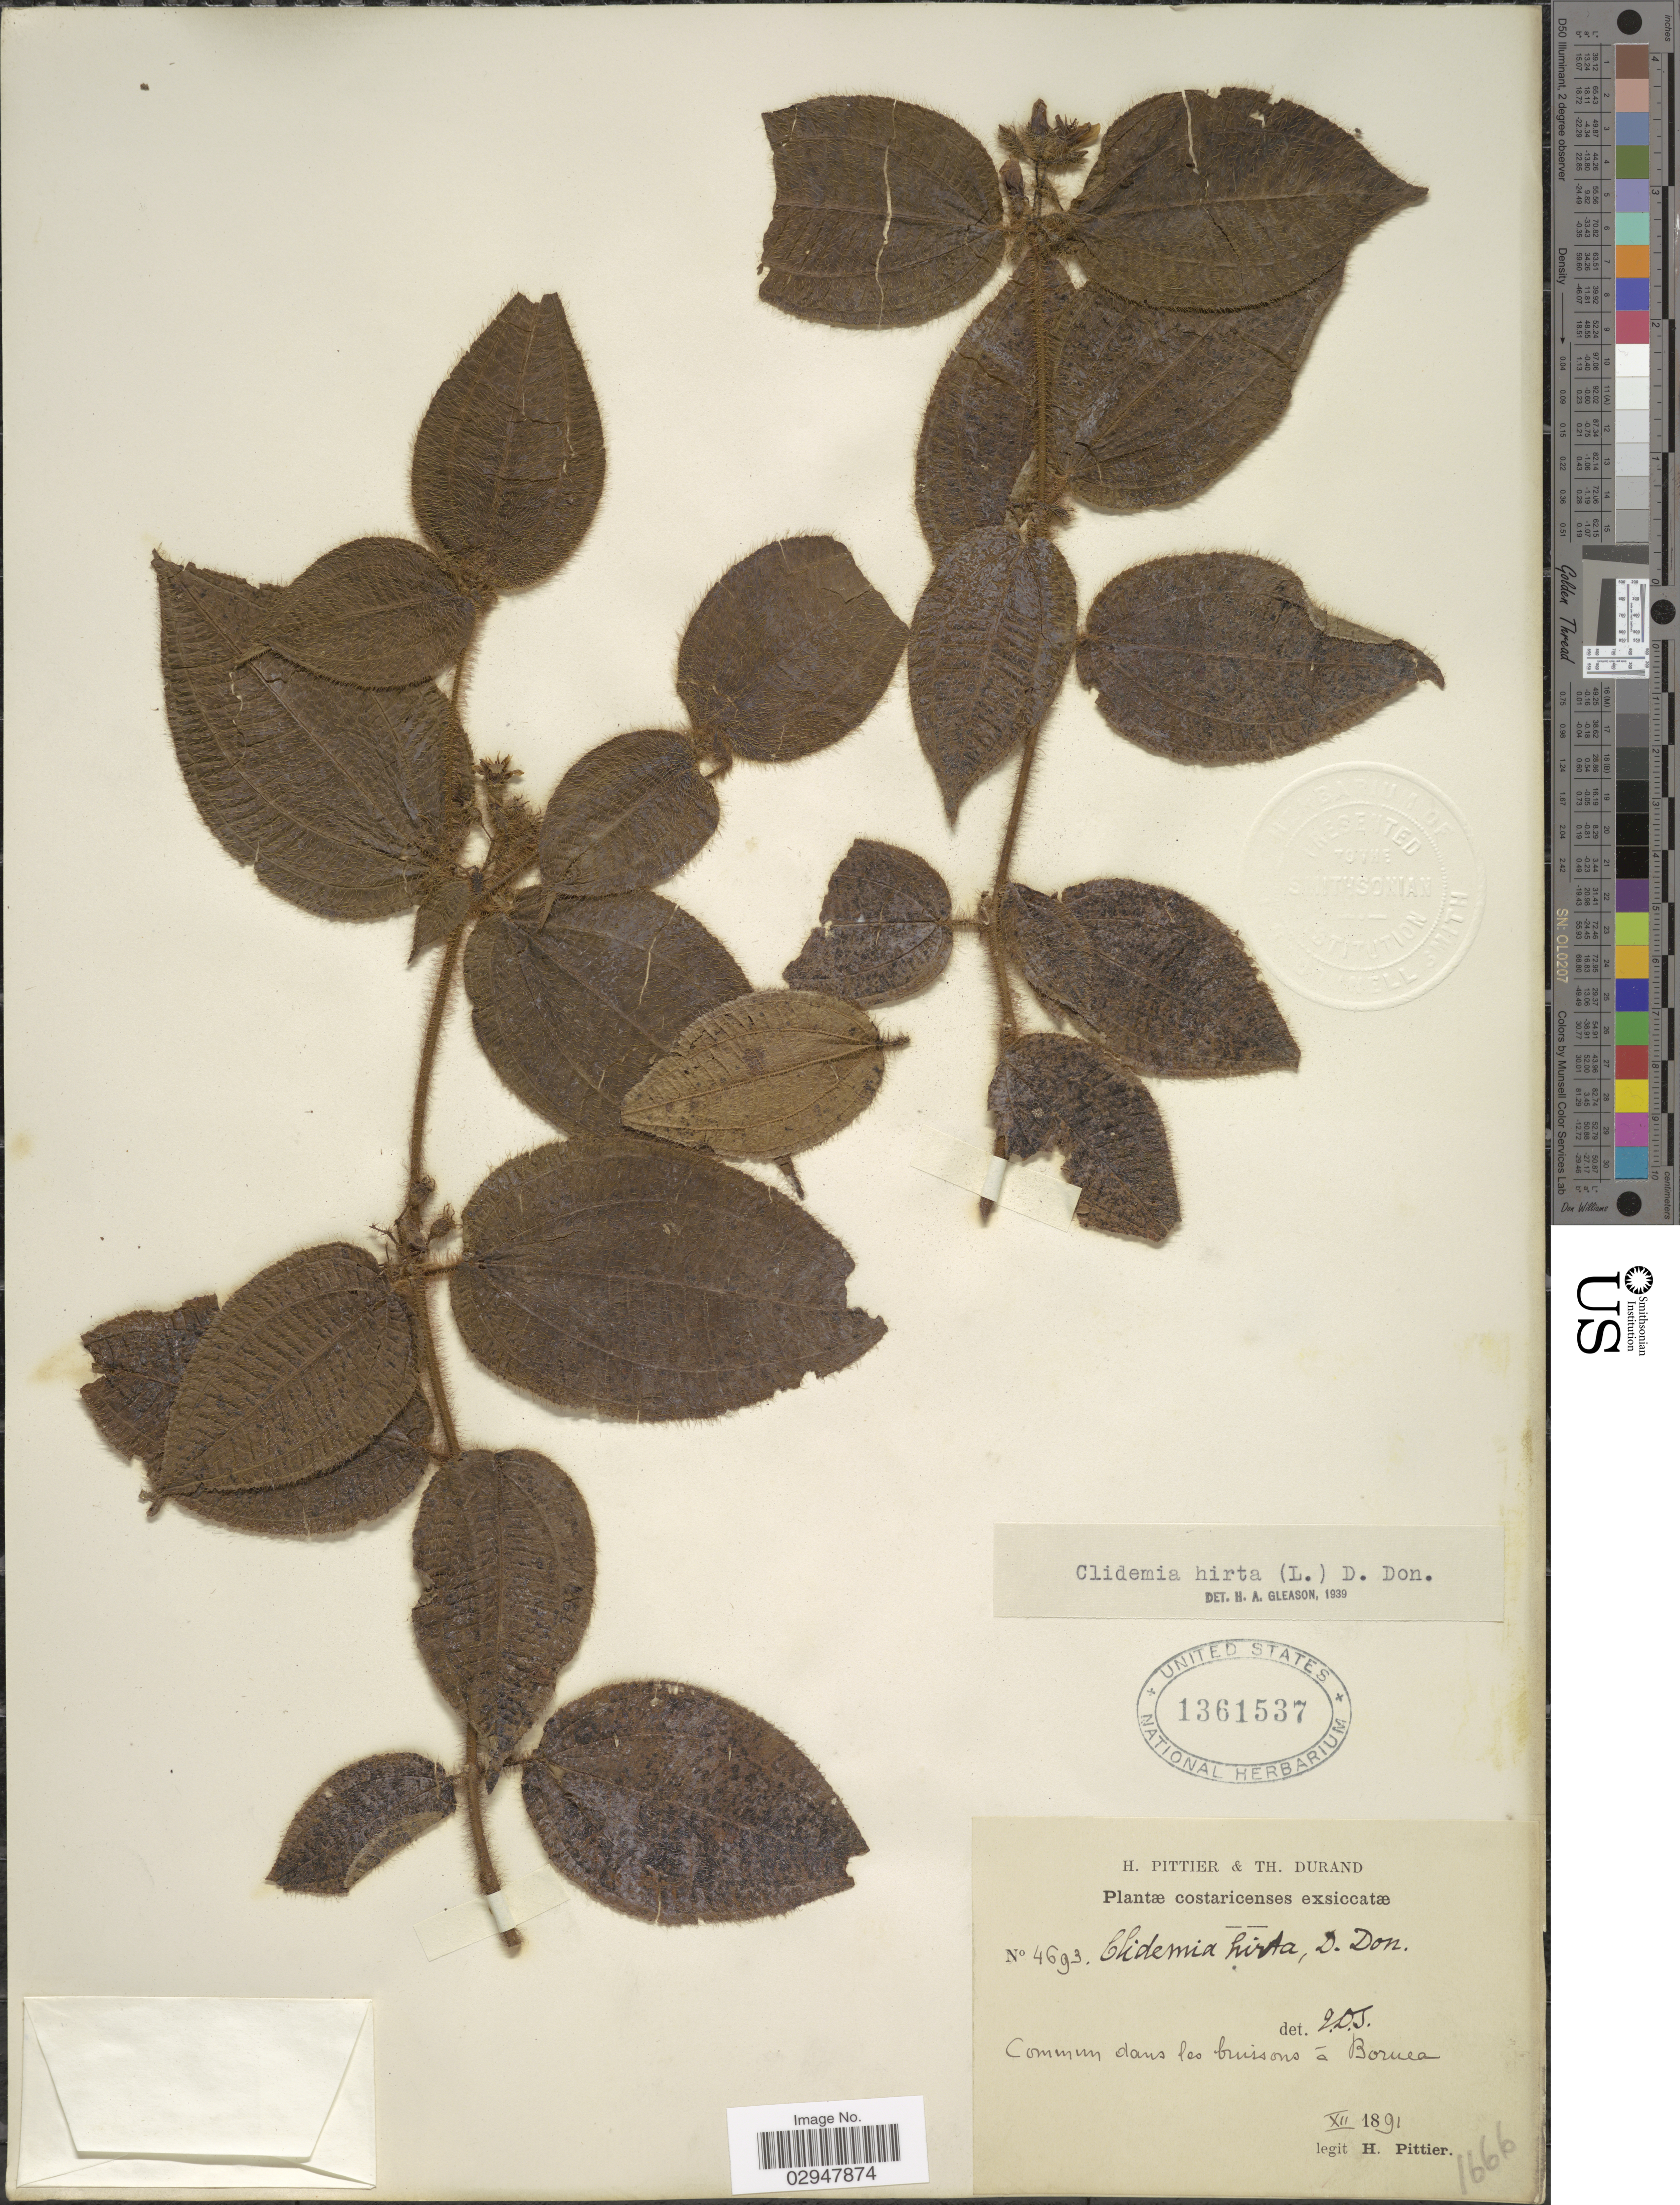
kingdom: Plantae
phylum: Tracheophyta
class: Magnoliopsida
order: Myrtales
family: Melastomataceae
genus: Miconia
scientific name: Miconia hirta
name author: Cogn.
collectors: H. F. Pittier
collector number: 4693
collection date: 1891-12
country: Costa Rica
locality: Commun dans les buissons á Boruca.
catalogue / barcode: US 1361537